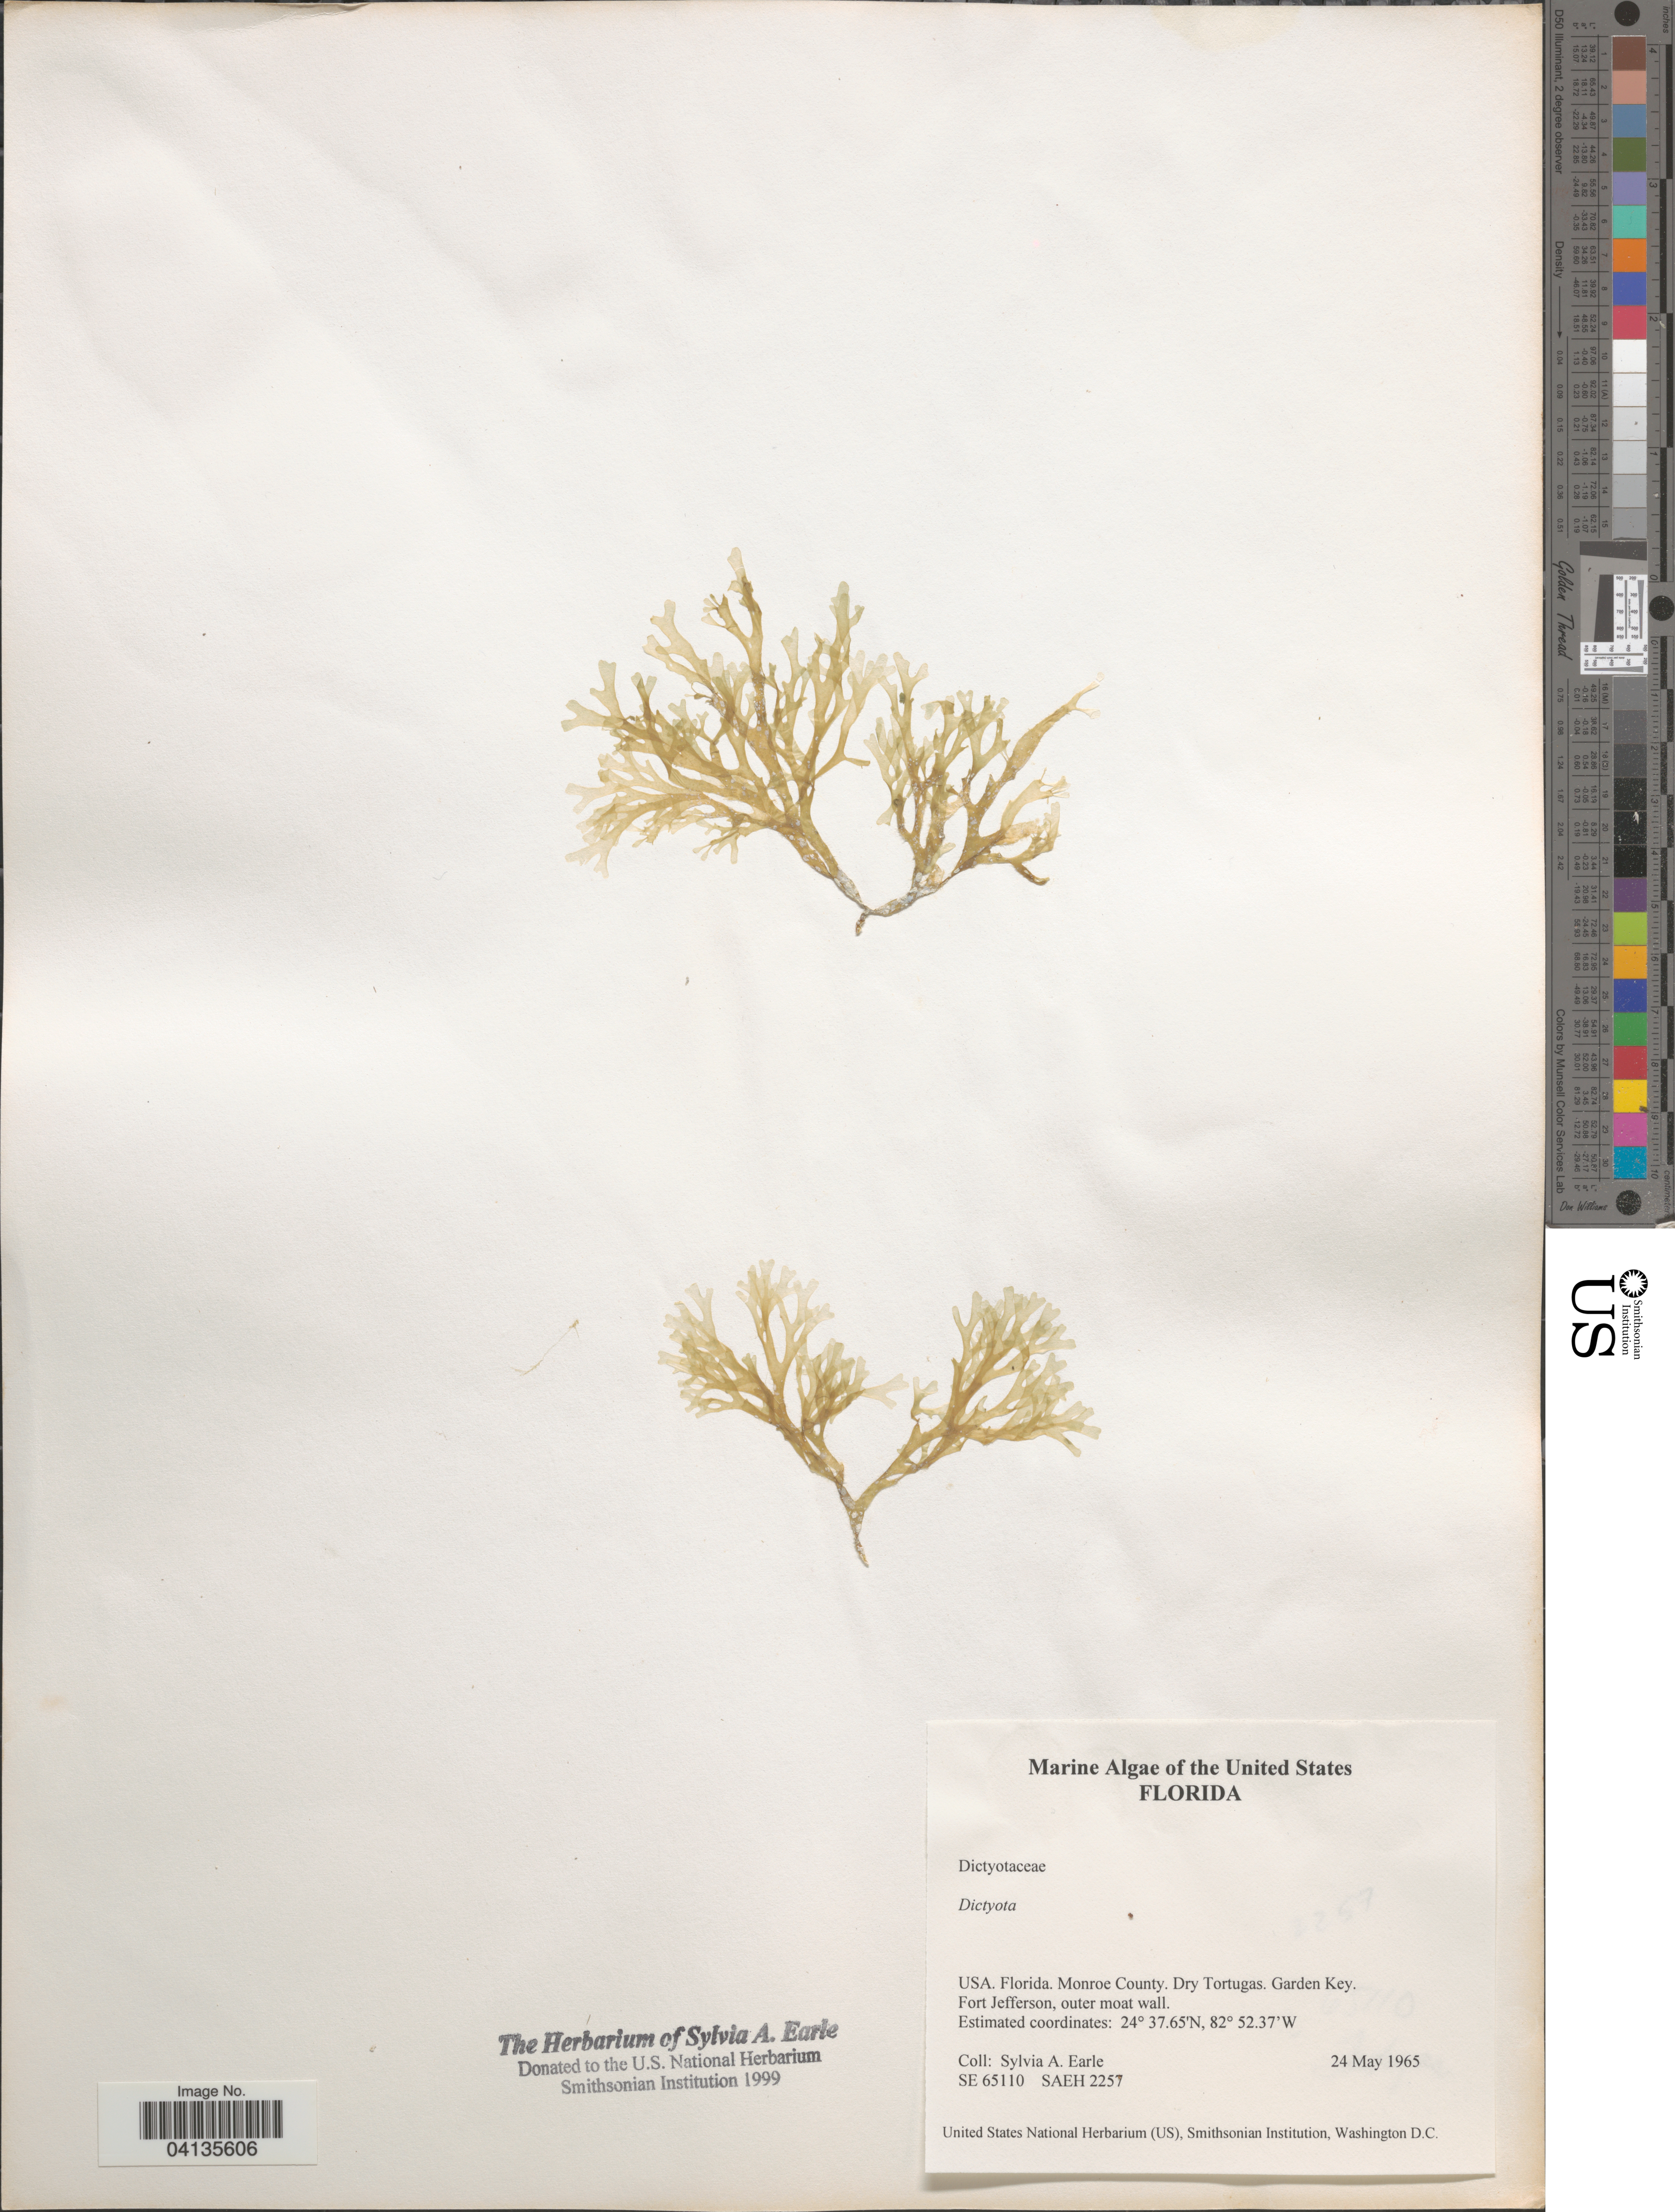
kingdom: Chromista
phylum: Ochrophyta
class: Phaeophyceae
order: Dictyotales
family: Dictyotaceae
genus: Dictyota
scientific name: Dictyota sp.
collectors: S. A. Earle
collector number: SE65110/SAEH2257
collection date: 1965-05-24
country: United States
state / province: Florida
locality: Monroe County. Dry Tortugas. Garden Key. Fort Jefferson, outer moat wall.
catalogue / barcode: US 238634